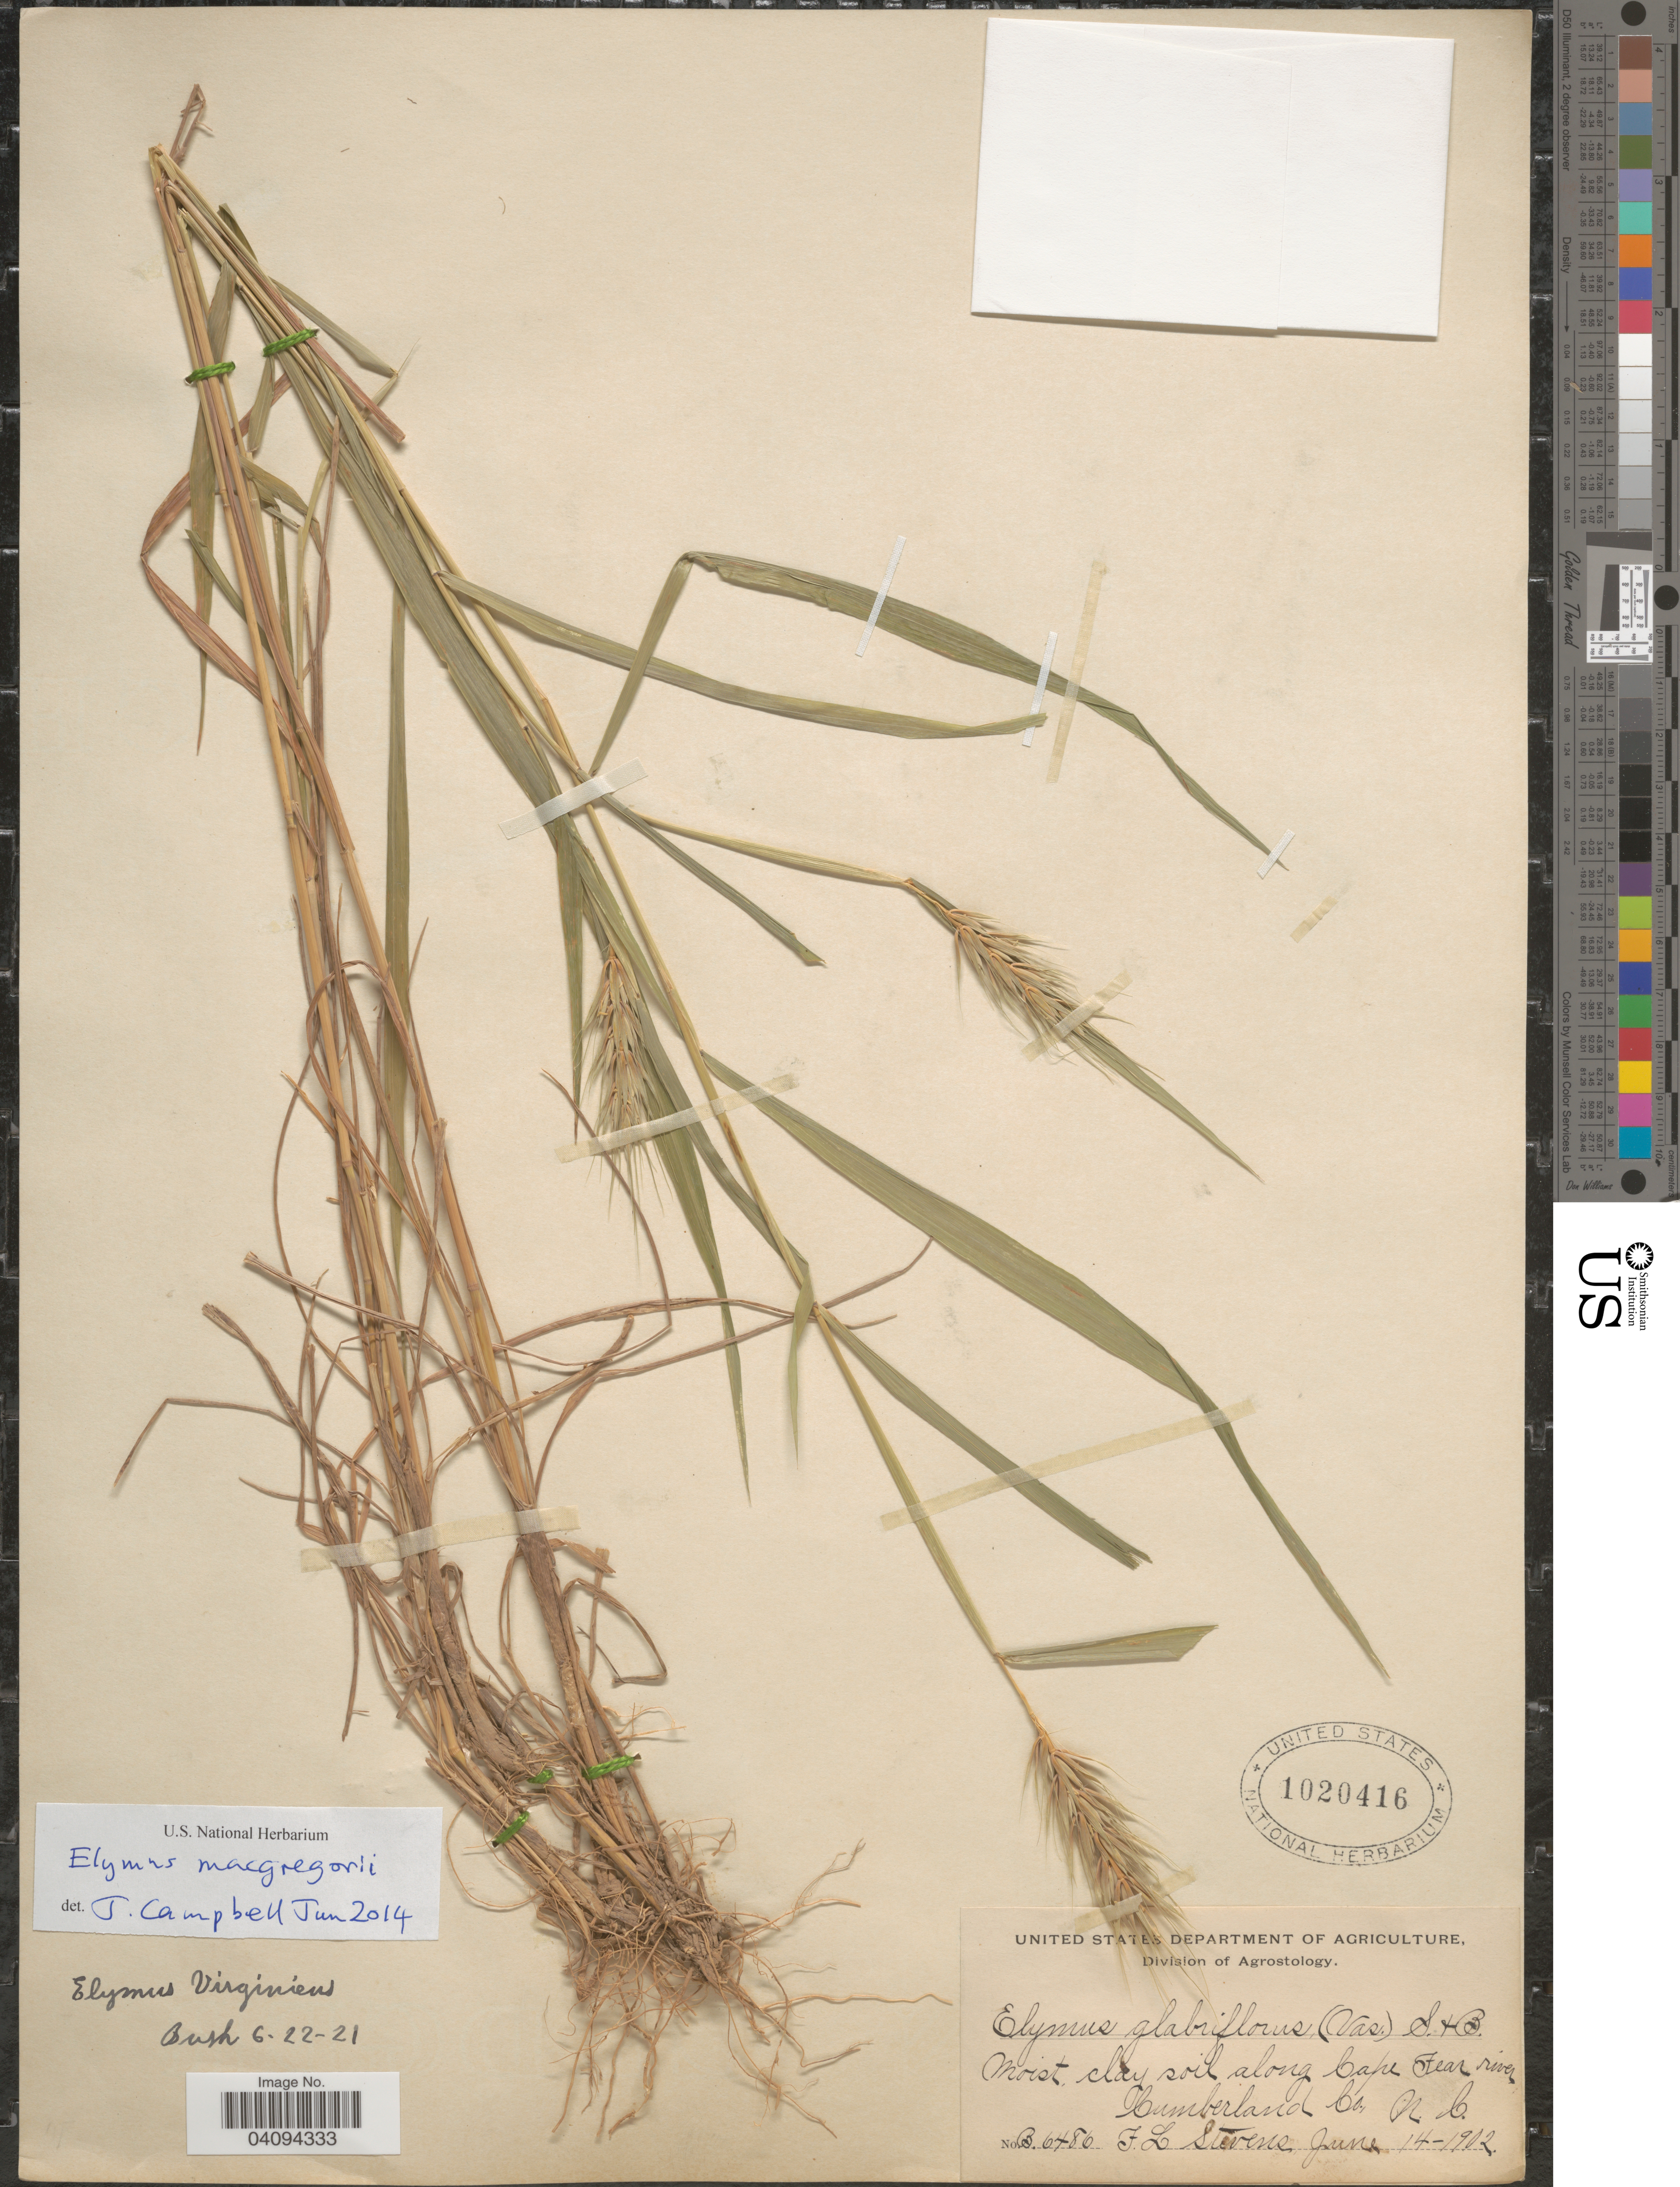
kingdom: Plantae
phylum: Tracheophyta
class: Liliopsida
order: Poales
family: Poaceae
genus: Elymus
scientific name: Elymus macgregorii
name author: R.E. Brooks & J.J.N. Campb.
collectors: F. L. Stevens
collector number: B6486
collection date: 1902-06-14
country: United States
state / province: North Carolina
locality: Moist clay soil along Cape Fear river. Cumberland Co.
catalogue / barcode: US 1020416